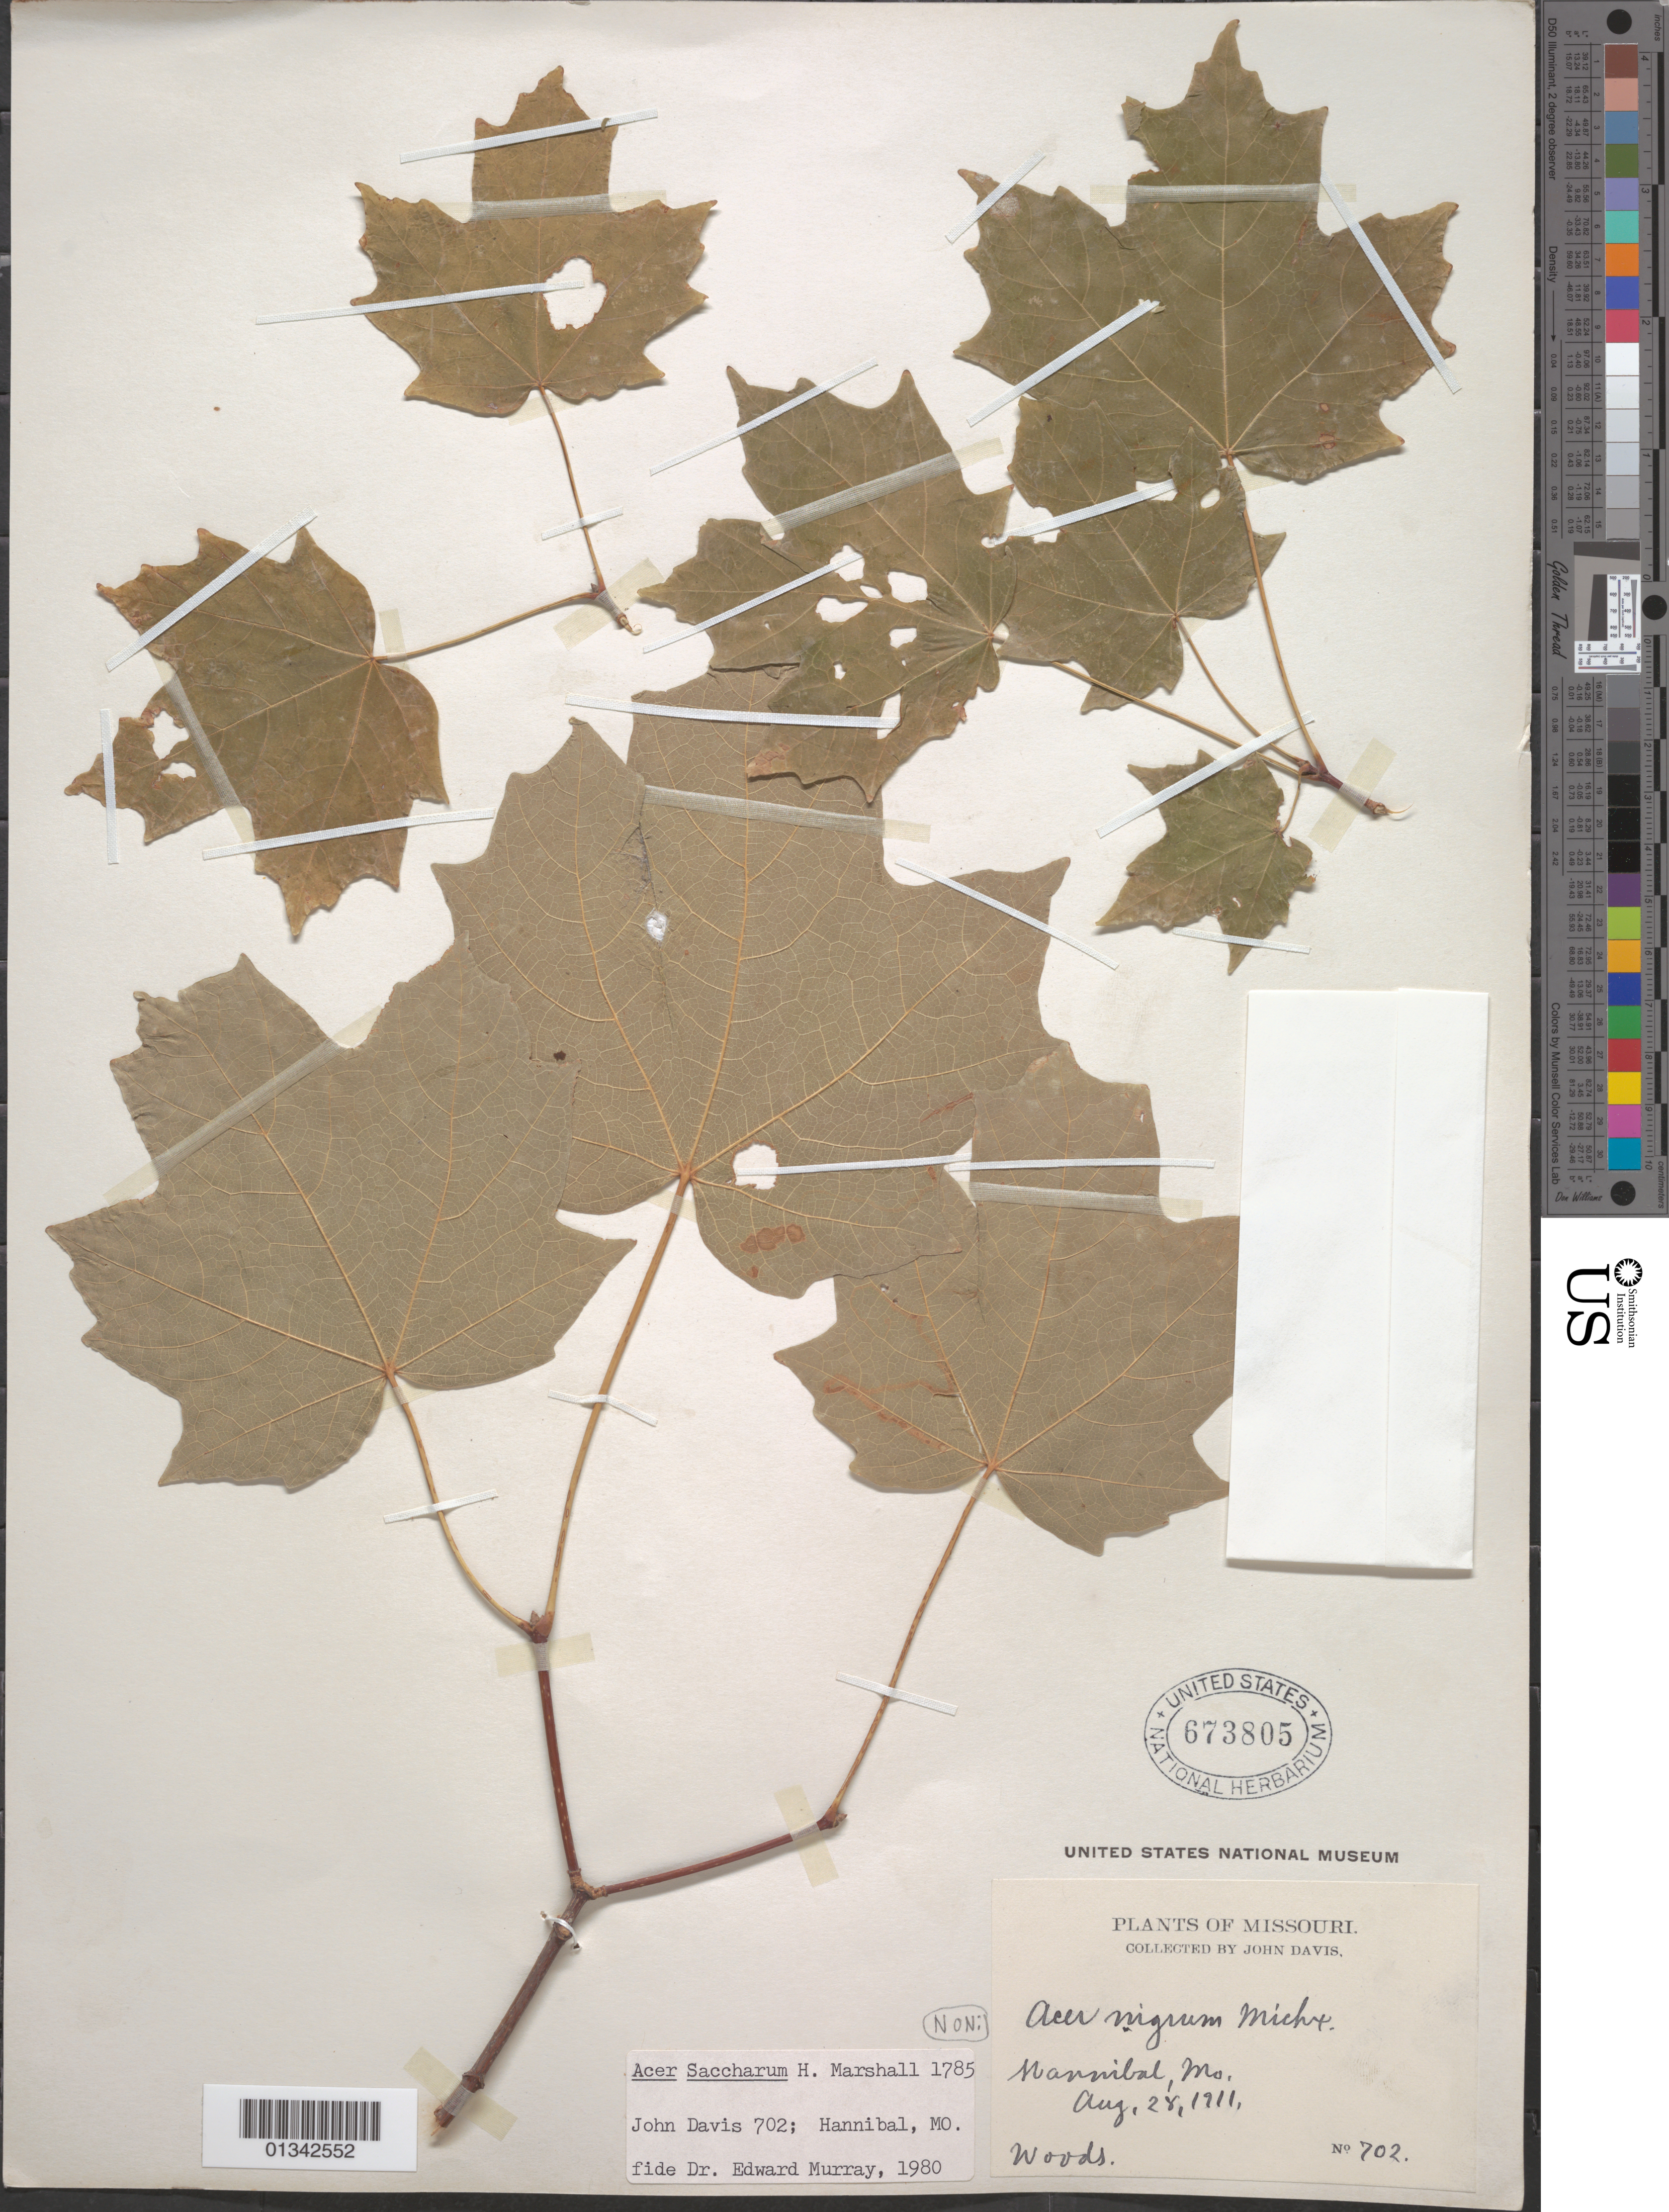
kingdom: Plantae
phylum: Tracheophyta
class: Magnoliopsida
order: Sapindales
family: Sapindaceae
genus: Acer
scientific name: Acer saccharum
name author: Marshall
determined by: Murray, Edward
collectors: J. Davis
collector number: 702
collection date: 1911-08-28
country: United States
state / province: Missouri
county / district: Marion / Ralls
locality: Hannibal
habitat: Woods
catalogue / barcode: US 673805